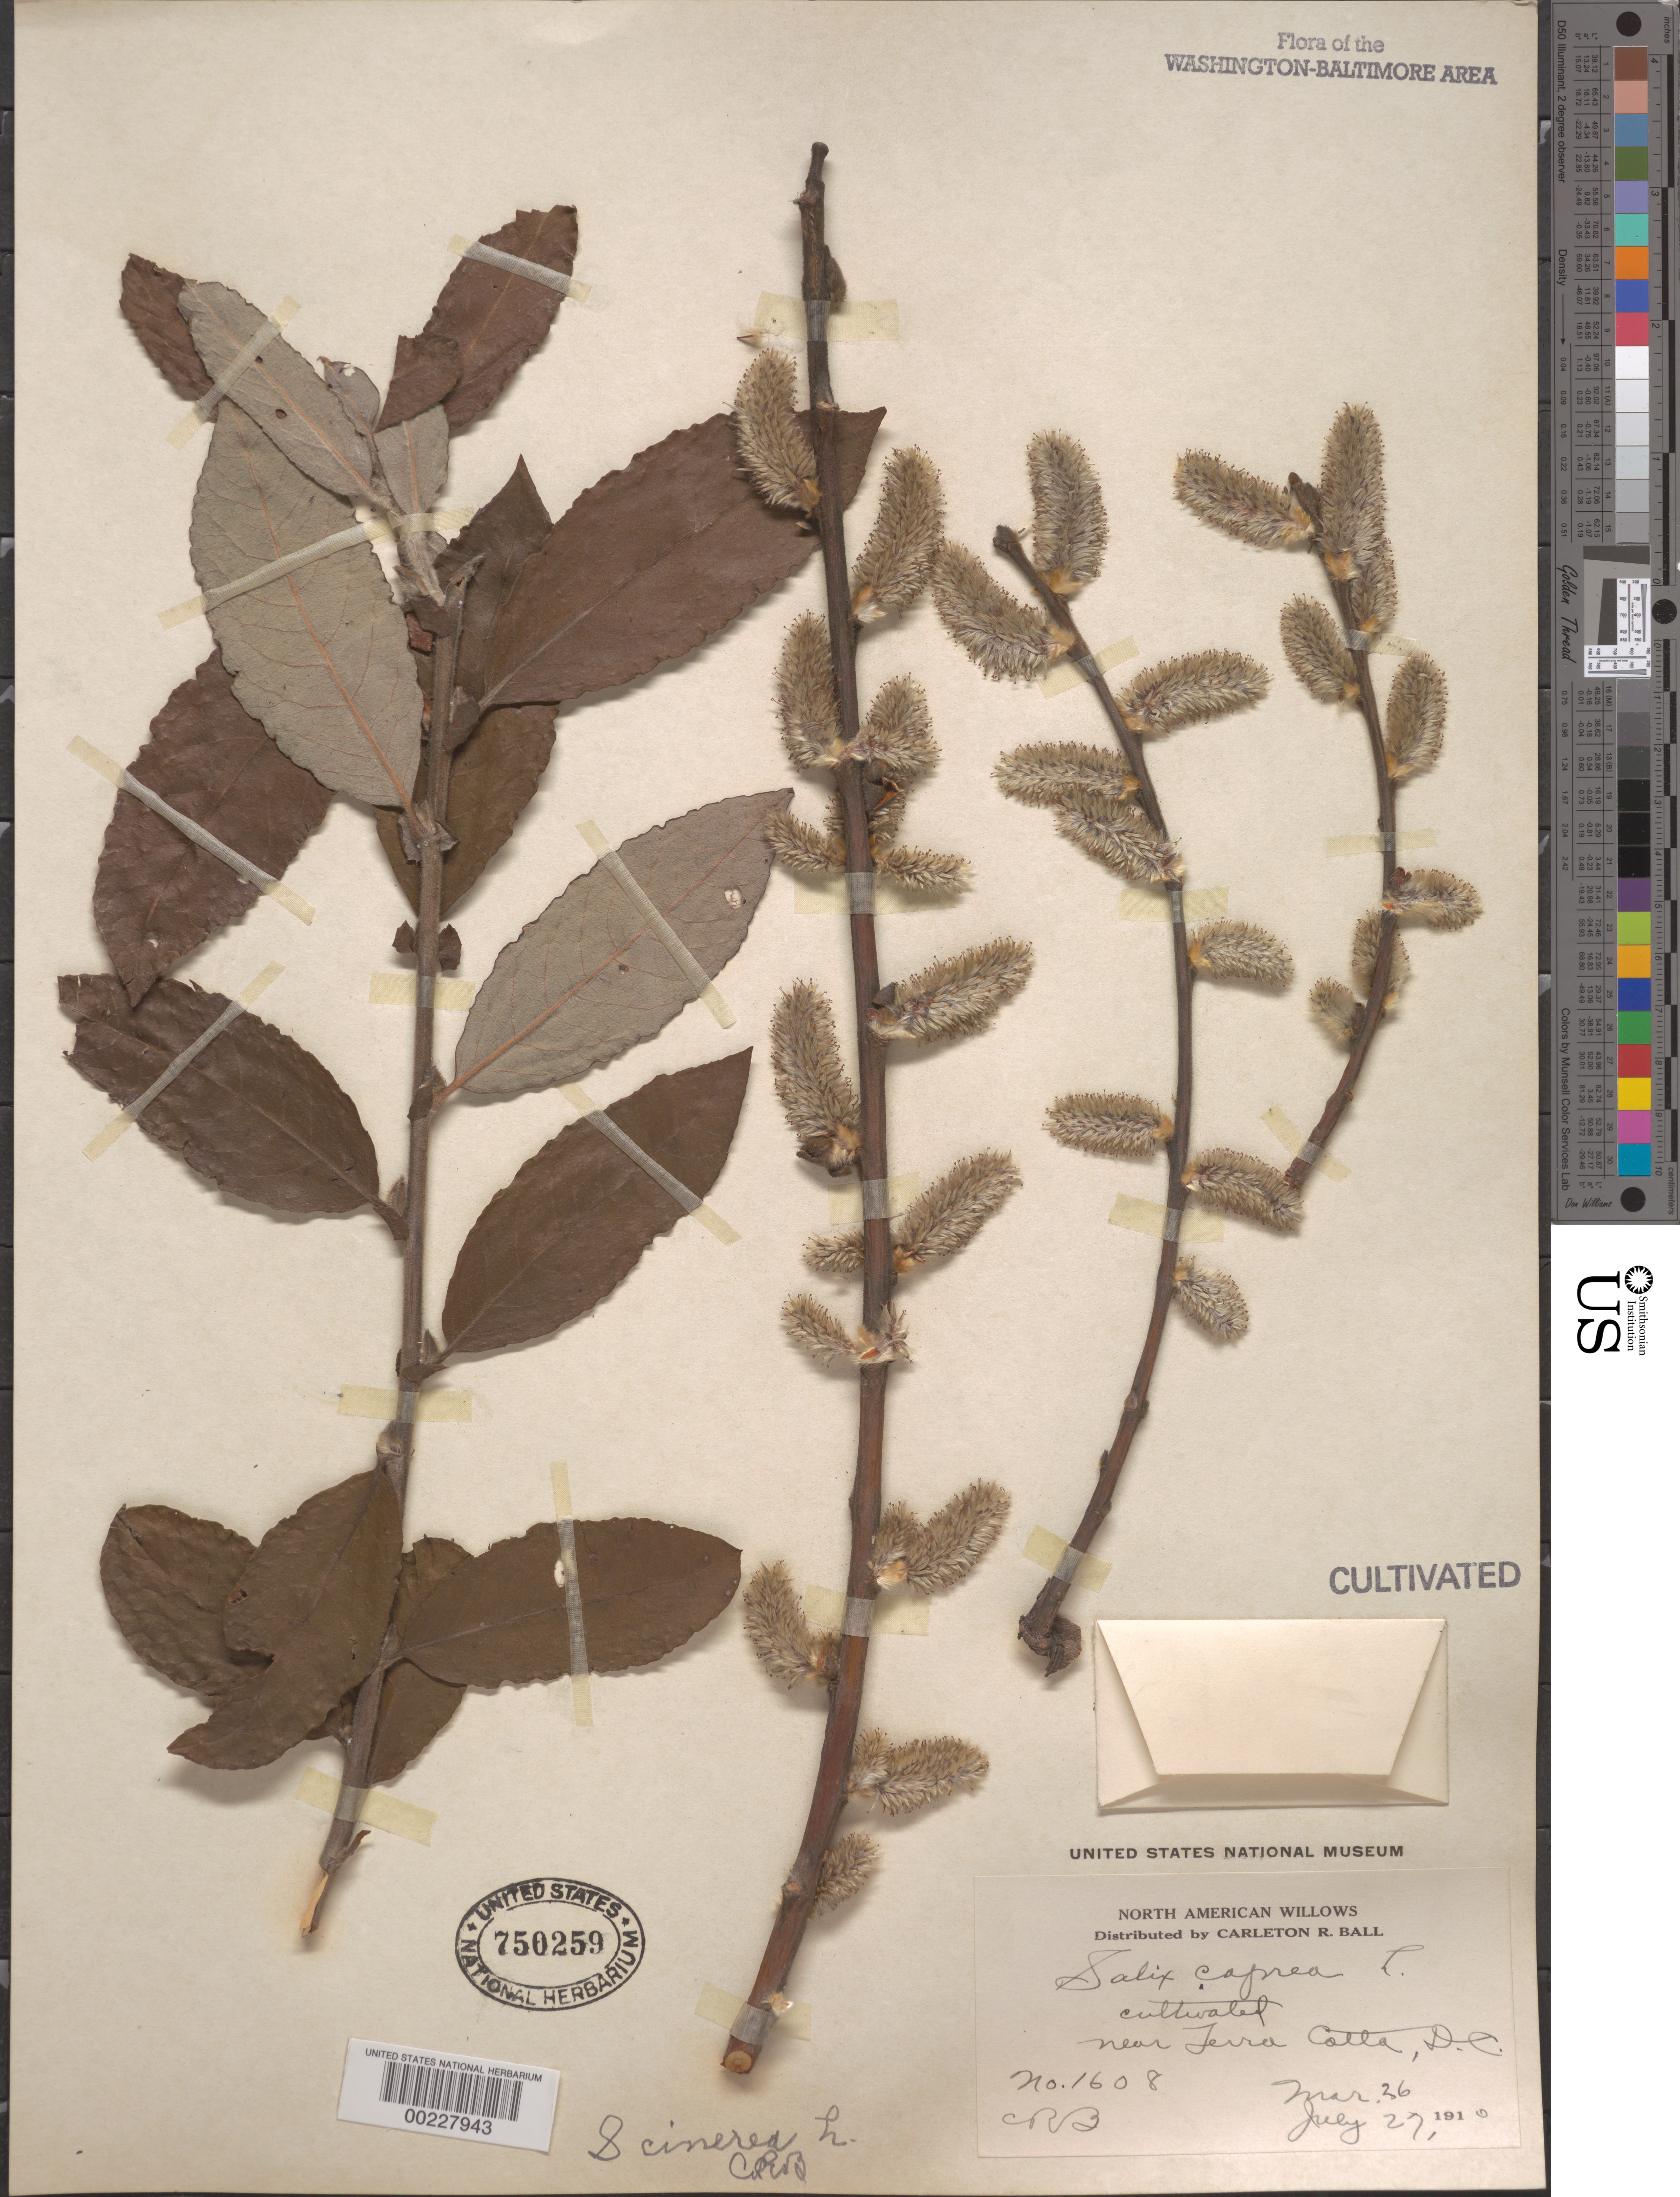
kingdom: Plantae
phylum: Tracheophyta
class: Magnoliopsida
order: Malpighiales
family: Salicaceae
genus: Salix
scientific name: Salix cinerea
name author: L.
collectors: C. R. Ball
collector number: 1608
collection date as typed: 26 Mar 1910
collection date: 1910-03-26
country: United States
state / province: District of Columbia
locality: Waste ground near Terra Cotta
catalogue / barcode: US 750259